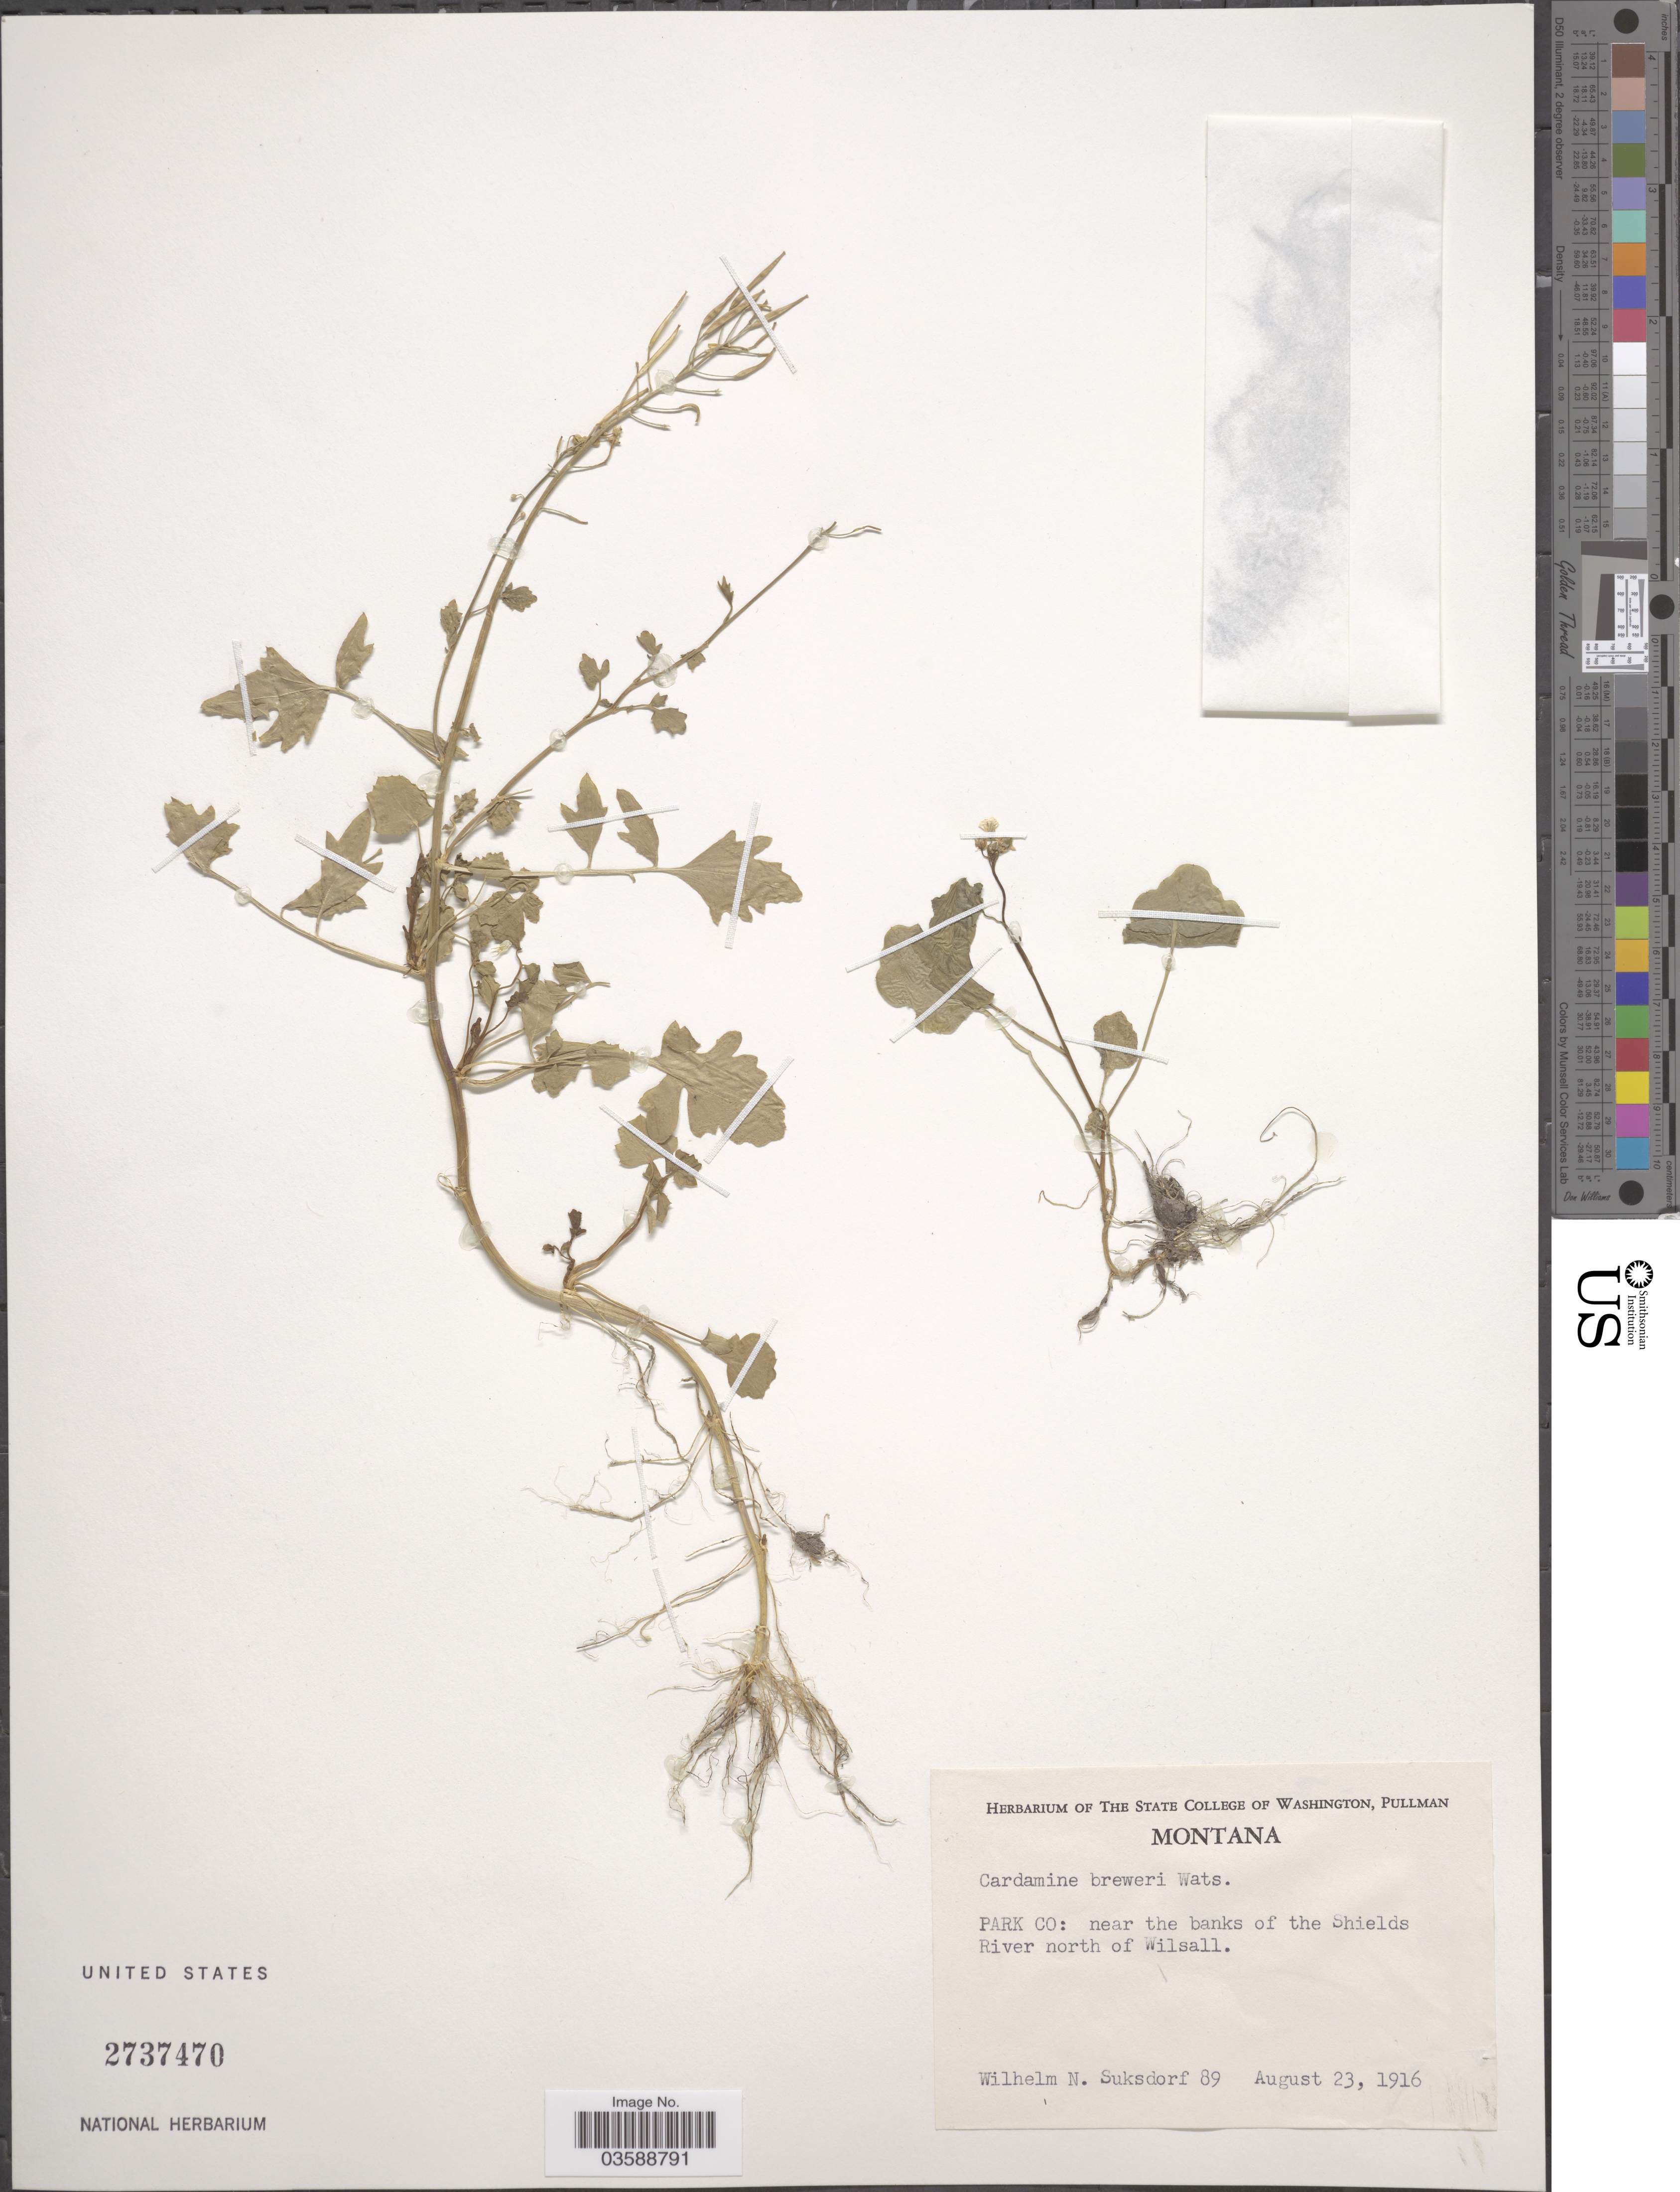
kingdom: Plantae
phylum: Tracheophyta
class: Magnoliopsida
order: Brassicales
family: Brassicaceae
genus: Cardamine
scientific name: Cardamine breweri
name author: S. Watson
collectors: W. N. Suksdorf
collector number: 89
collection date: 1916-08-23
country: United States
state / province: Montana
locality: Park Co: near the banks of the Shields River north of Wilsall.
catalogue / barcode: US 2737470